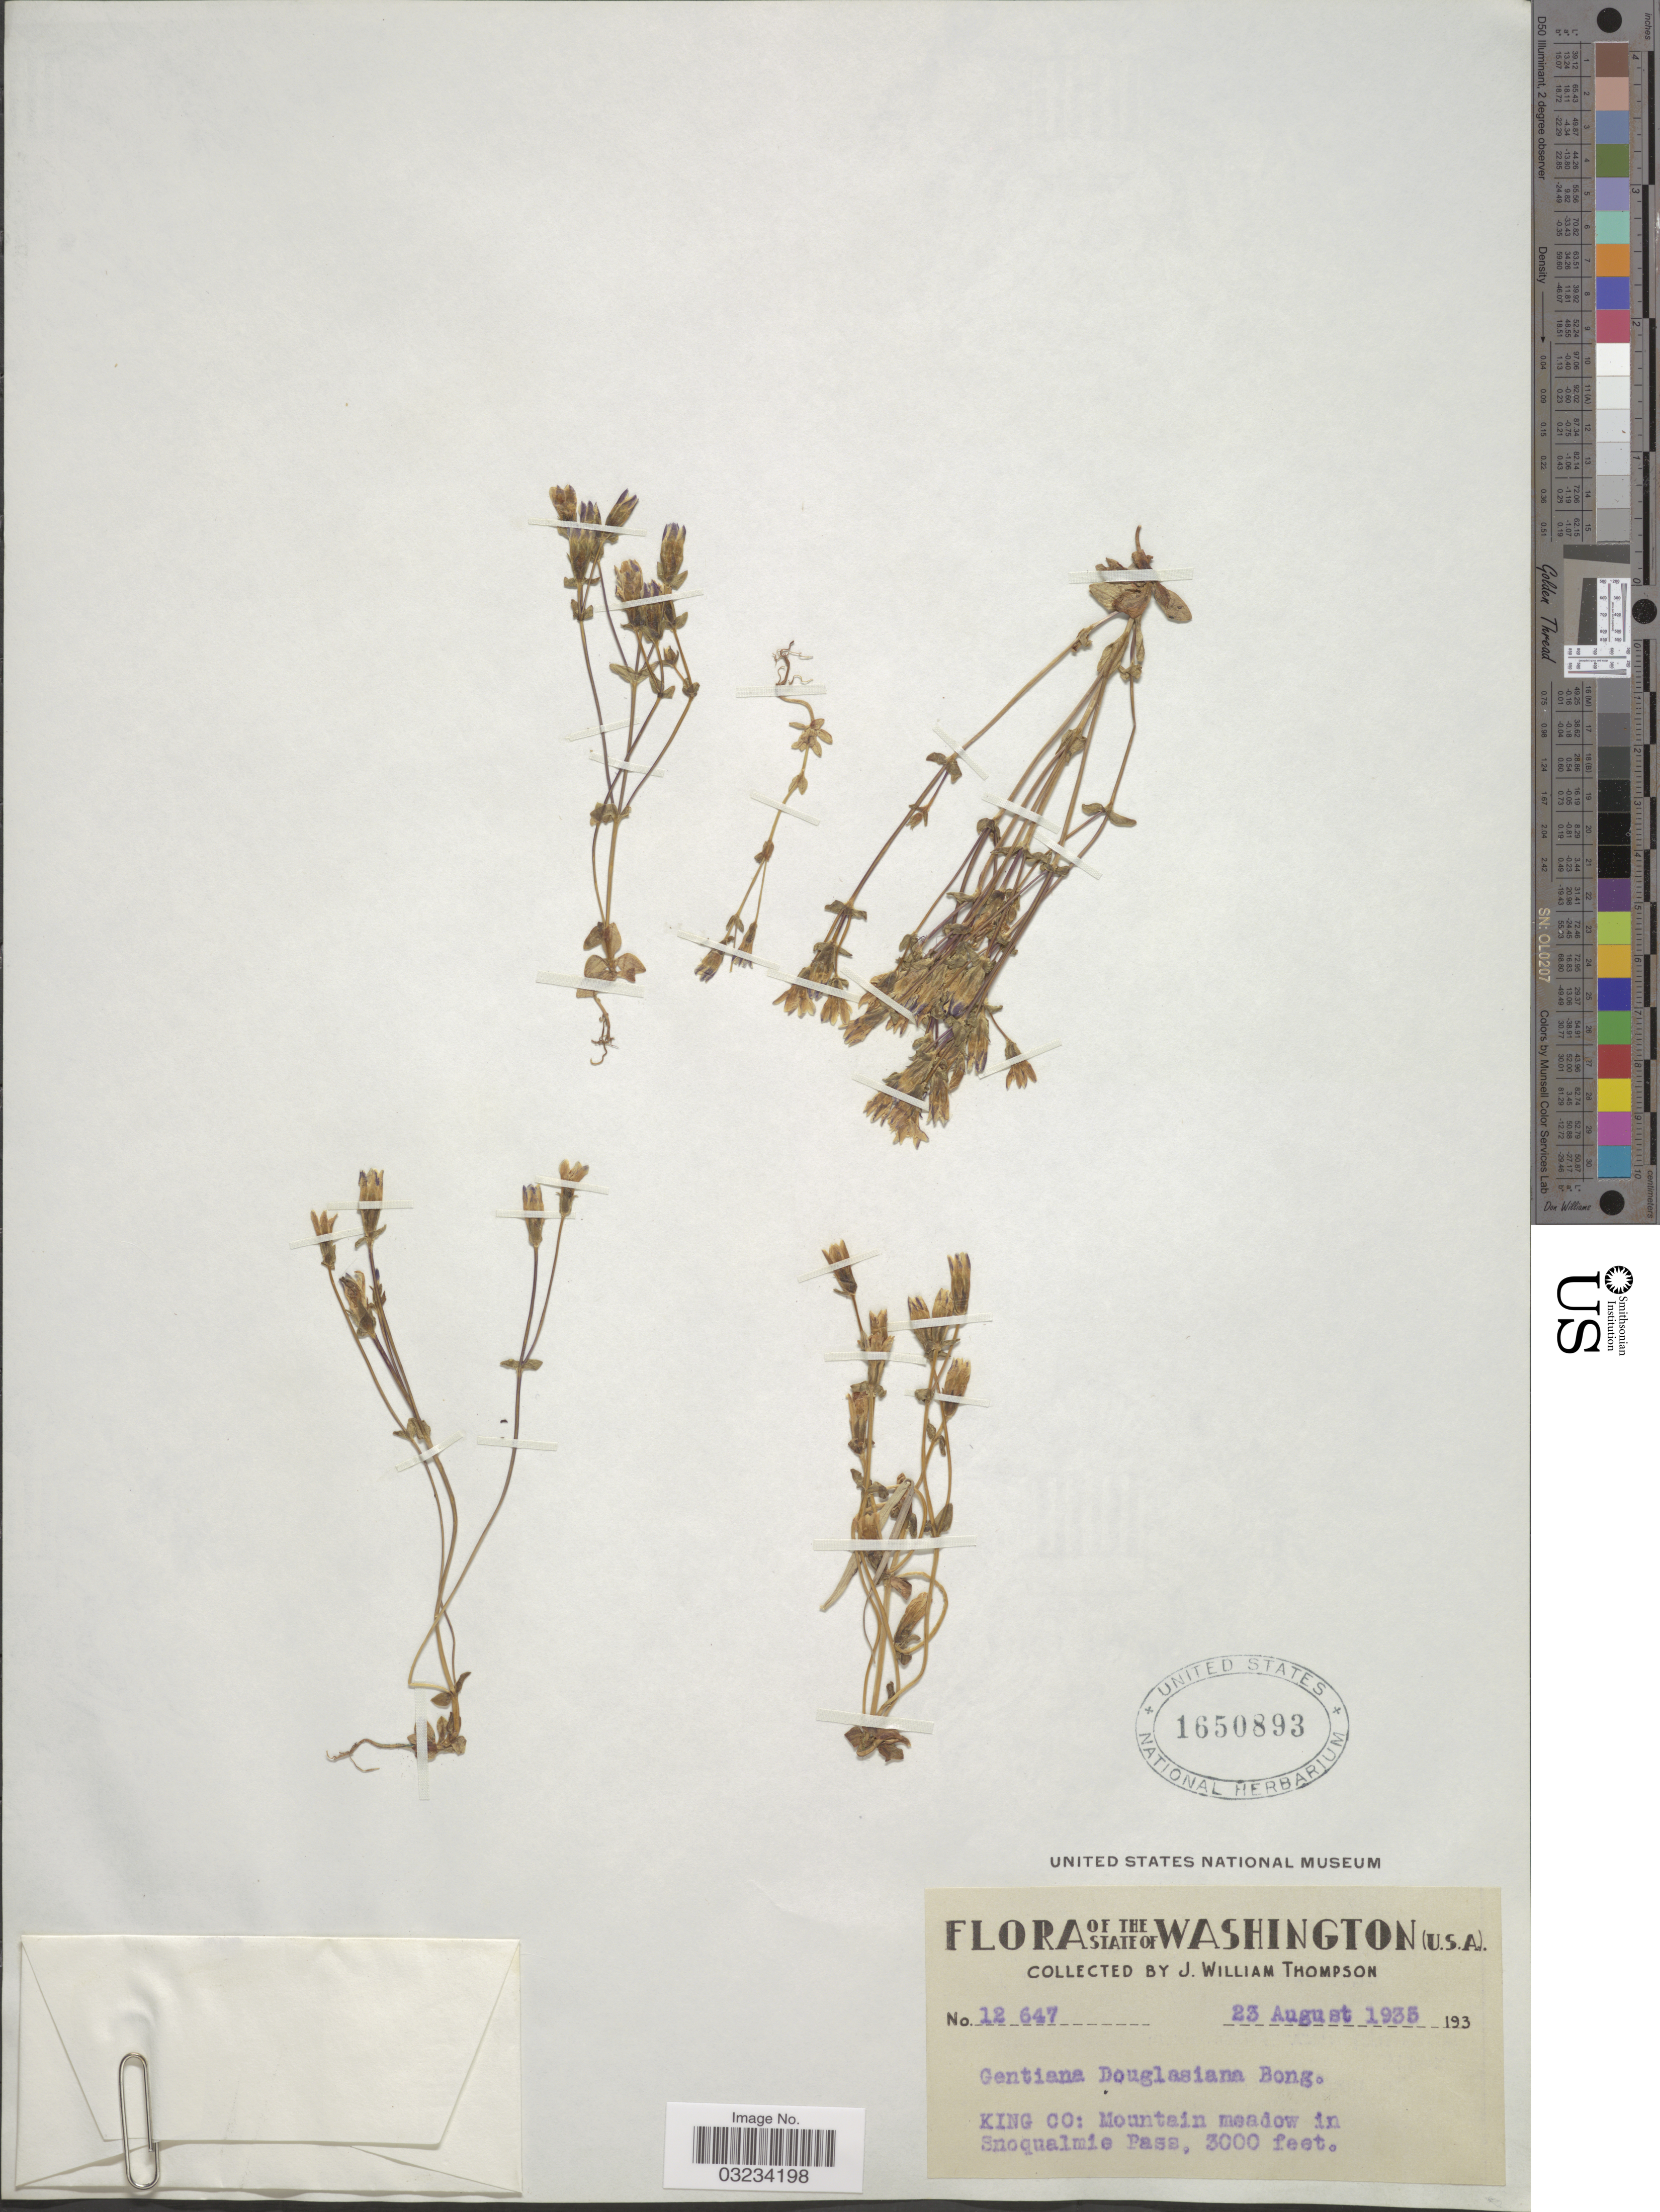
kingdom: Plantae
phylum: Tracheophyta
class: Magnoliopsida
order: Gentianales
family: Gentianaceae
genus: Gentiana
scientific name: Gentiana douglasiana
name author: Bong.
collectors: J. W. Thompson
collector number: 12647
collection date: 1933-08-23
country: United States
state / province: Washington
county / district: King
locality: King Co: Mountain meadow in Snoqualmie Pass.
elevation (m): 914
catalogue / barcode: US 1650893